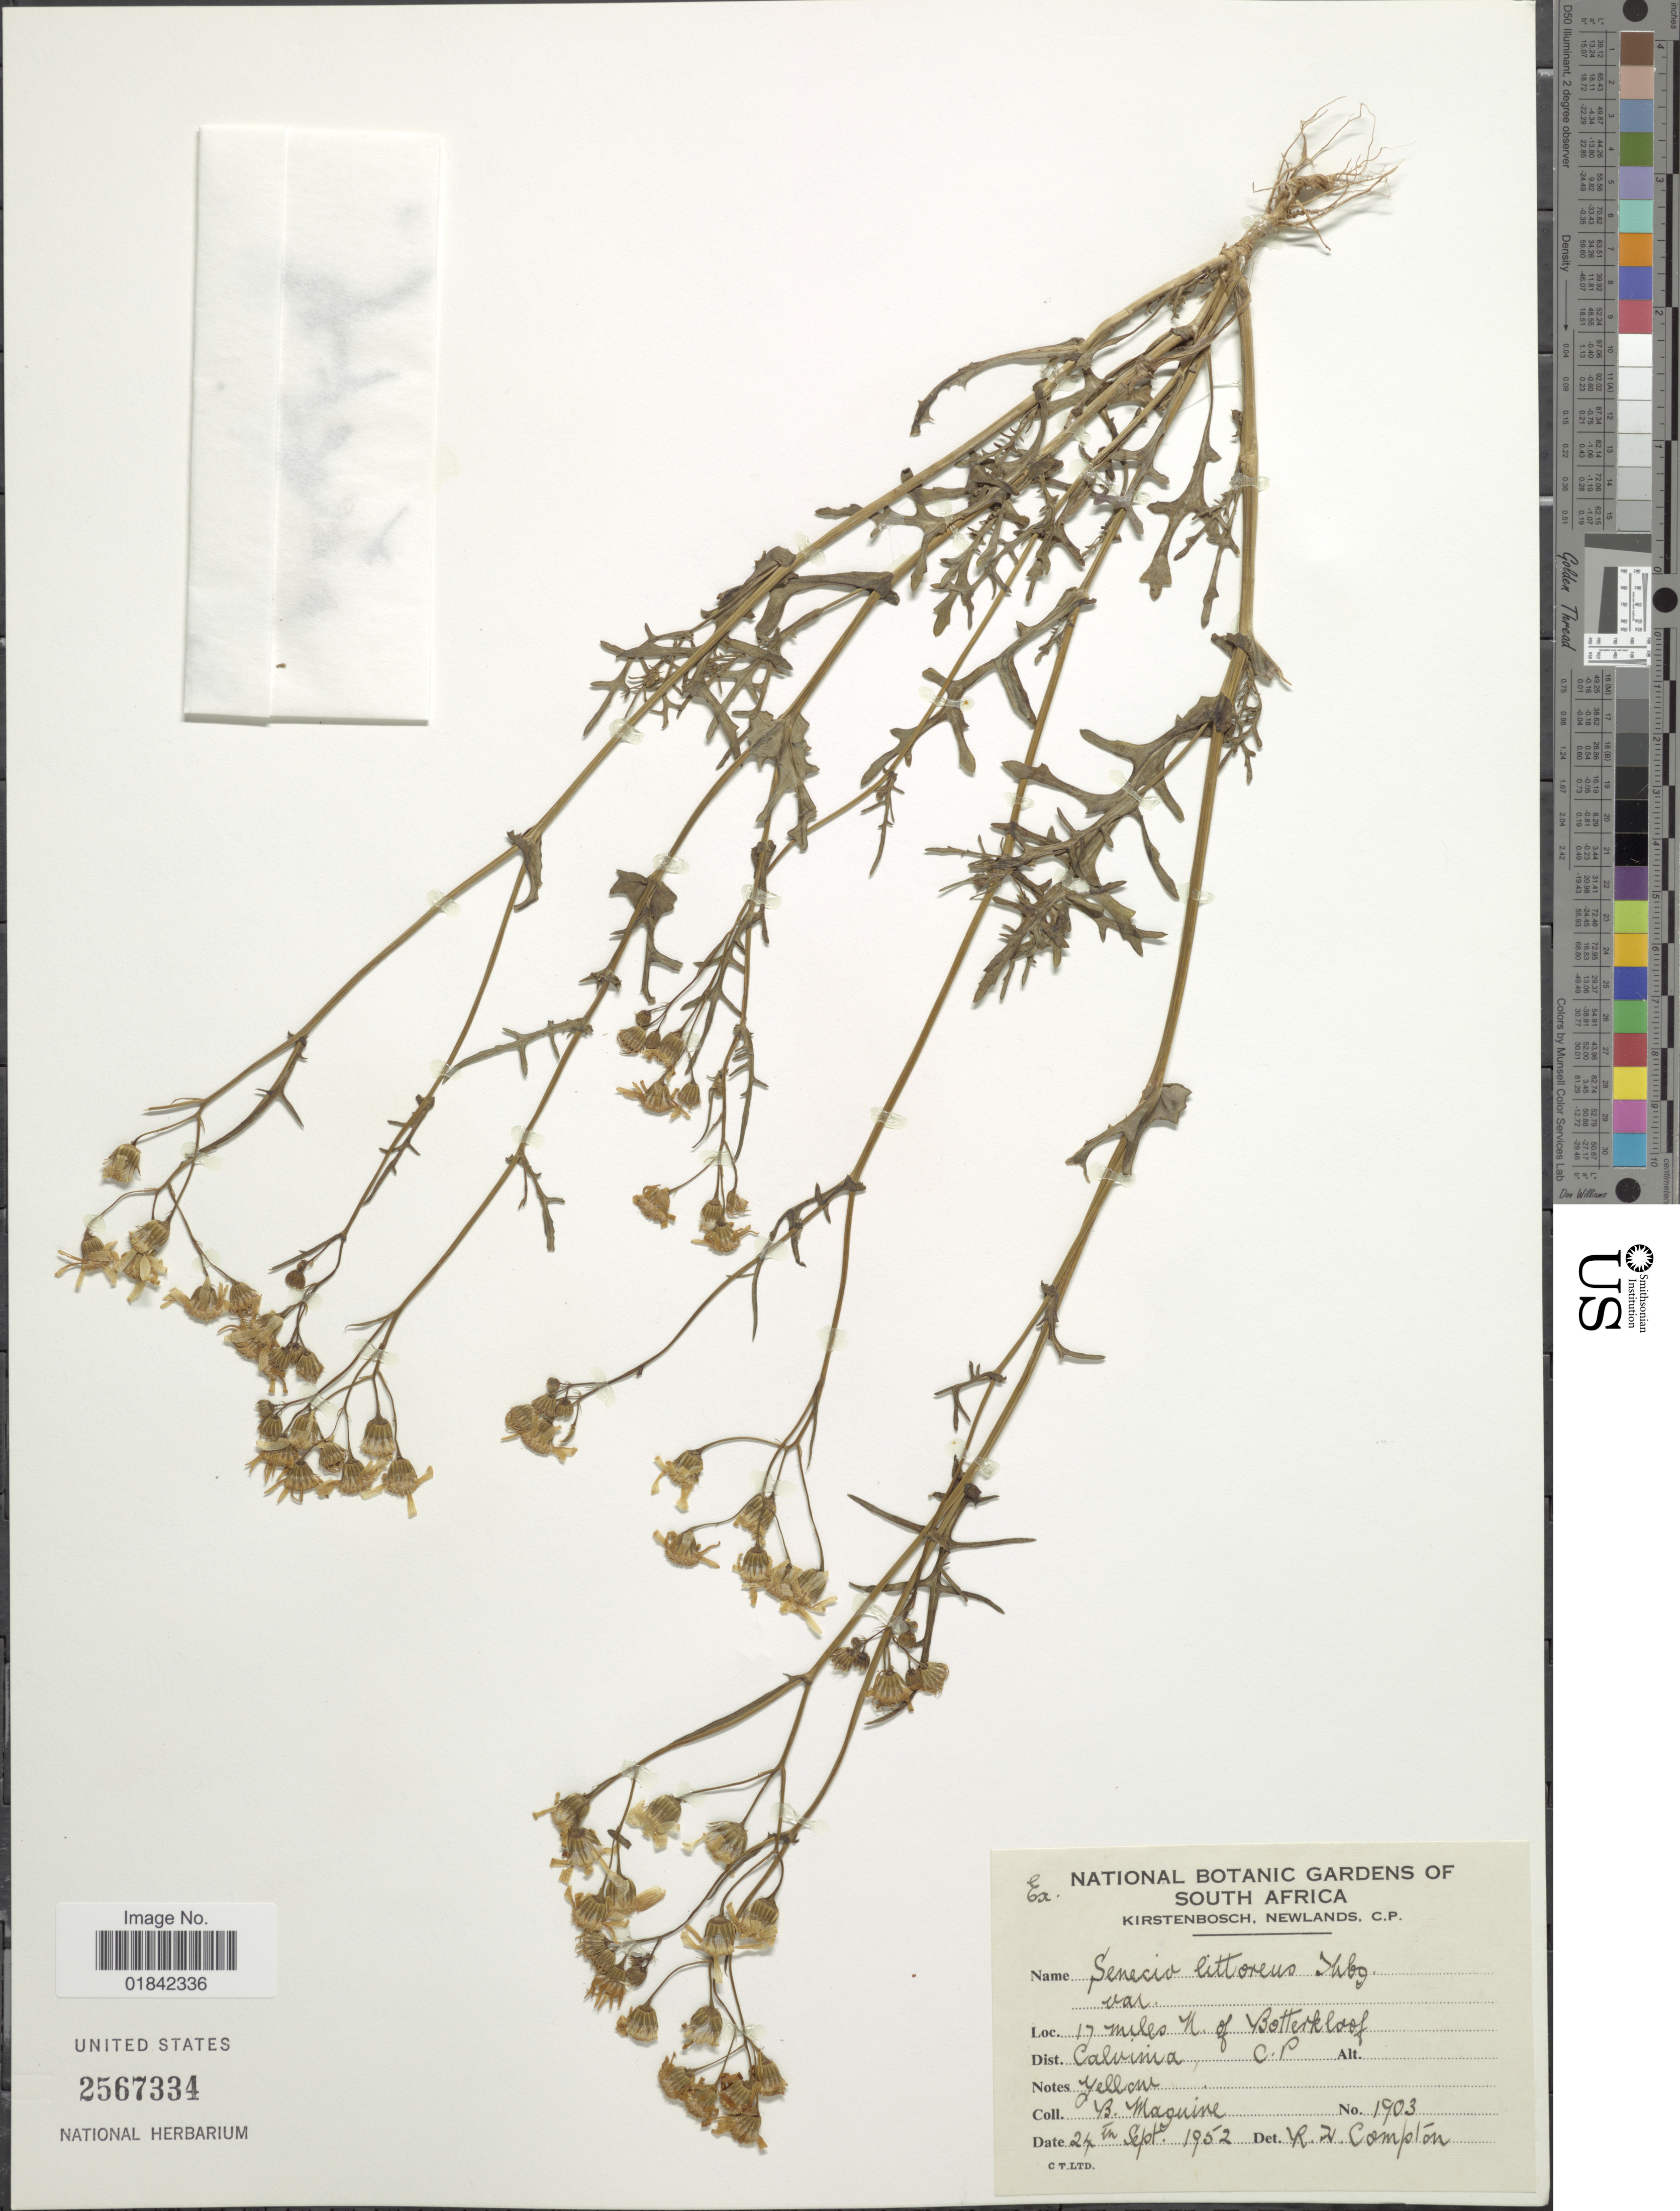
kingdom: Plantae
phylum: Tracheophyta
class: Magnoliopsida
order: Asterales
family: Asteraceae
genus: Senecio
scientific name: Senecio littoreus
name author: Thunb.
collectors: B. Maguire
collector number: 1903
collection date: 1952-09-24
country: South Africa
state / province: Northern Cape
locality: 17 miles N. of Botterkloof, Calvinia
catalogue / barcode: US 2567334